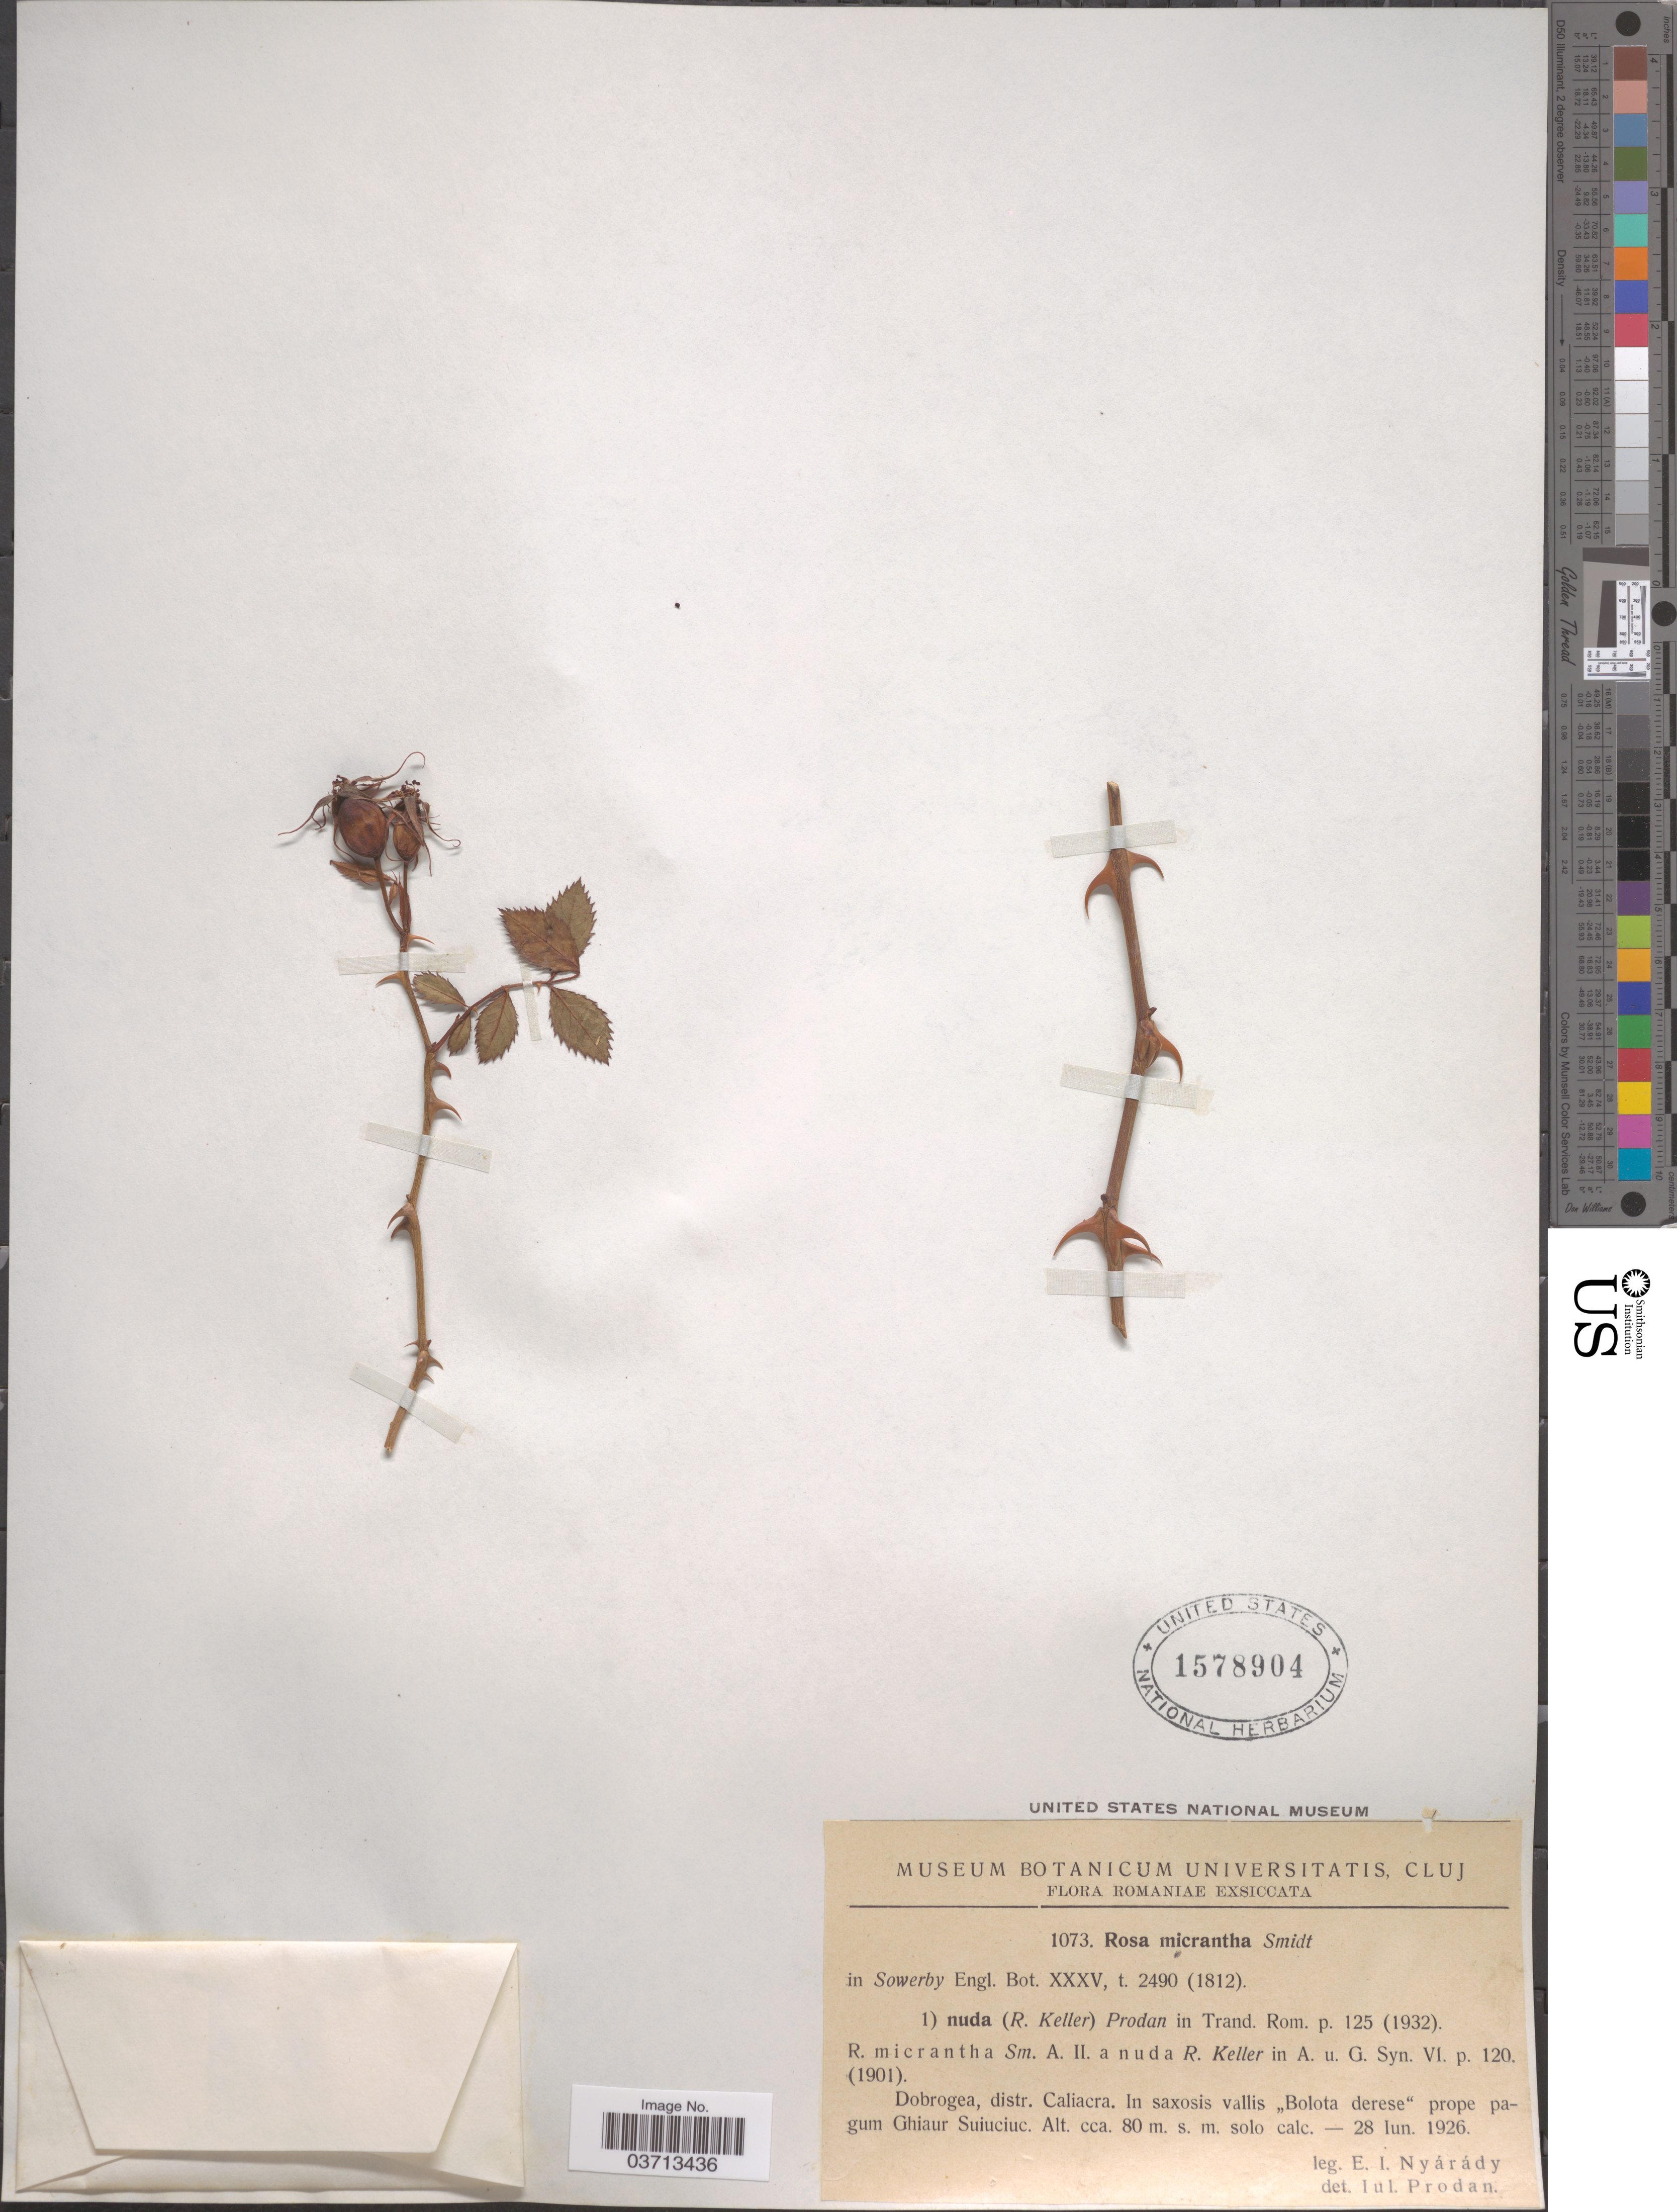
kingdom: Plantae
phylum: Tracheophyta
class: Magnoliopsida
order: Rosales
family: Rosaceae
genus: Rosa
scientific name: Rosa micrantha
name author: Borrer ex Small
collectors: E. Nyárády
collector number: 1073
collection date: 1926-06-28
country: Romania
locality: Dobrogea, distr. Caliacra. In saxosis vallis "Bolota derese" prope pagum Ghiaur Suiuciuc.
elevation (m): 80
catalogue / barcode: US 1578904